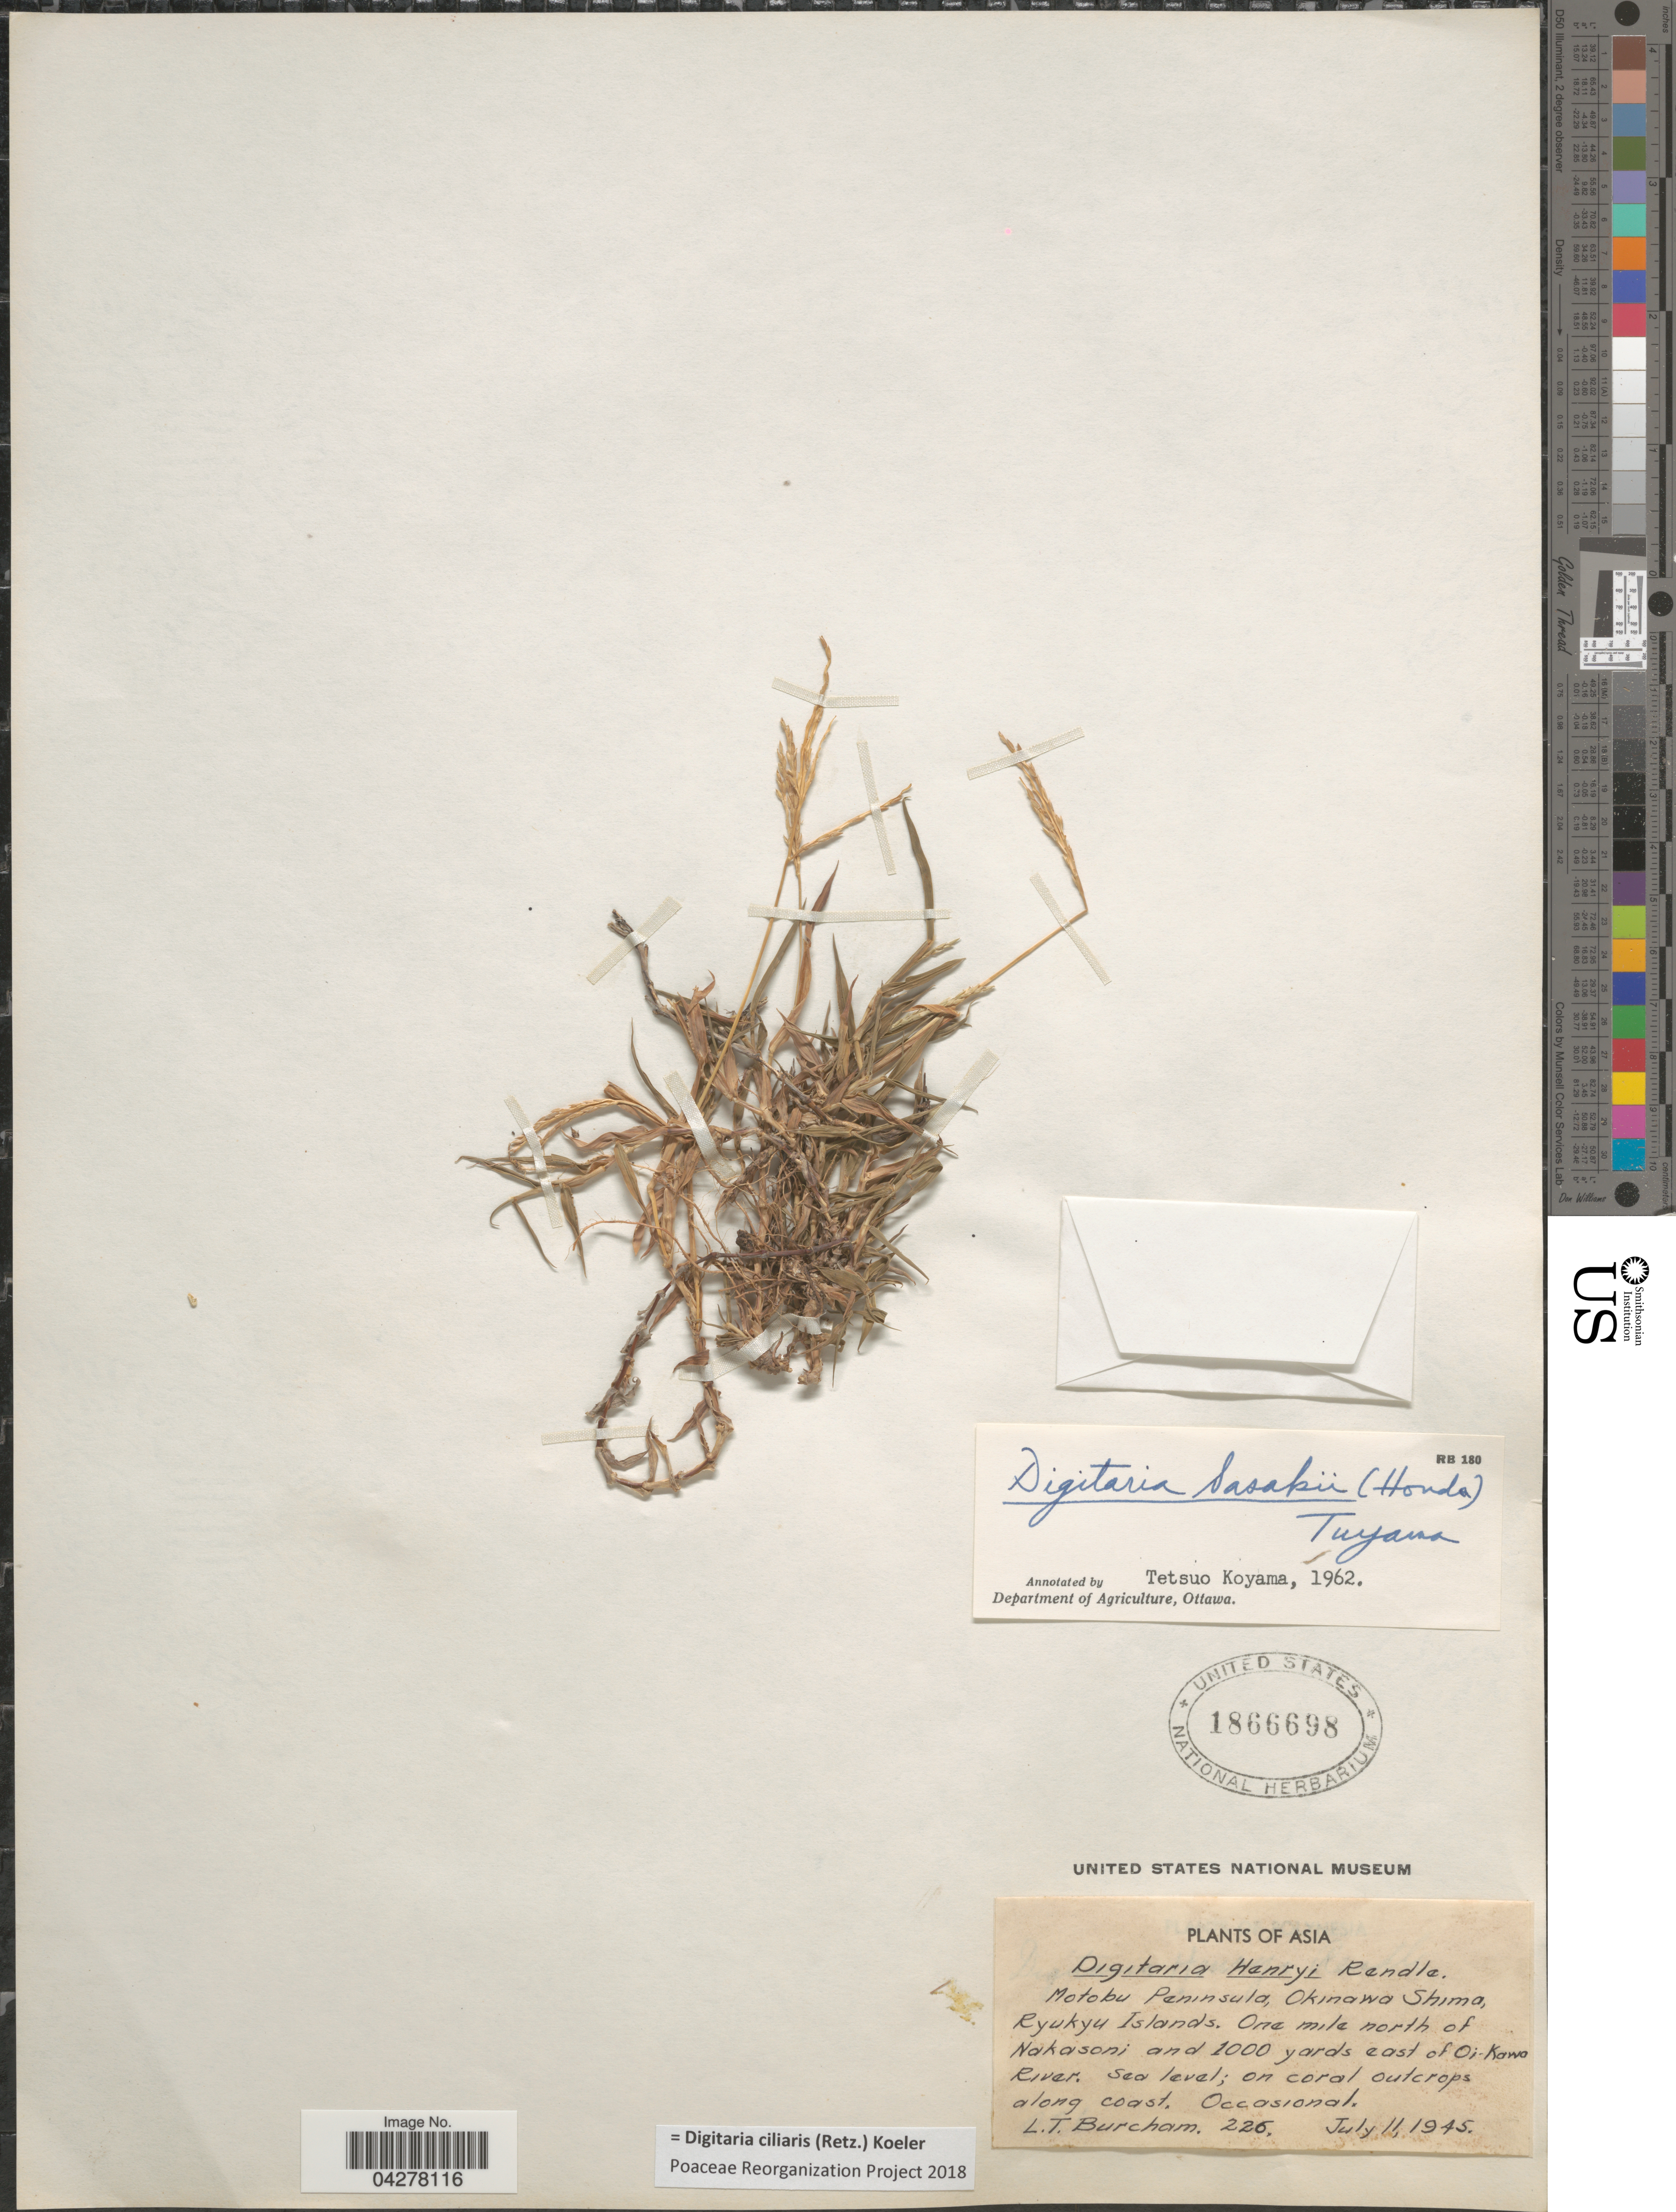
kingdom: Plantae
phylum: Tracheophyta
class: Liliopsida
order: Poales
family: Poaceae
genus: Digitaria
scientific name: Digitaria ciliaris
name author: (Retz.) Koeler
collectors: L. Burcham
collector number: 225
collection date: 1945-07-11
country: Japan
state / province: Okinawa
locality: Motobu Peninsula, Okinawa Shima, Ryukyu Islands. One mile north of Nakasoni and 1000 yards east of Oi-Kawa River. On coral outcrops along coast.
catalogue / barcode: US 1866698